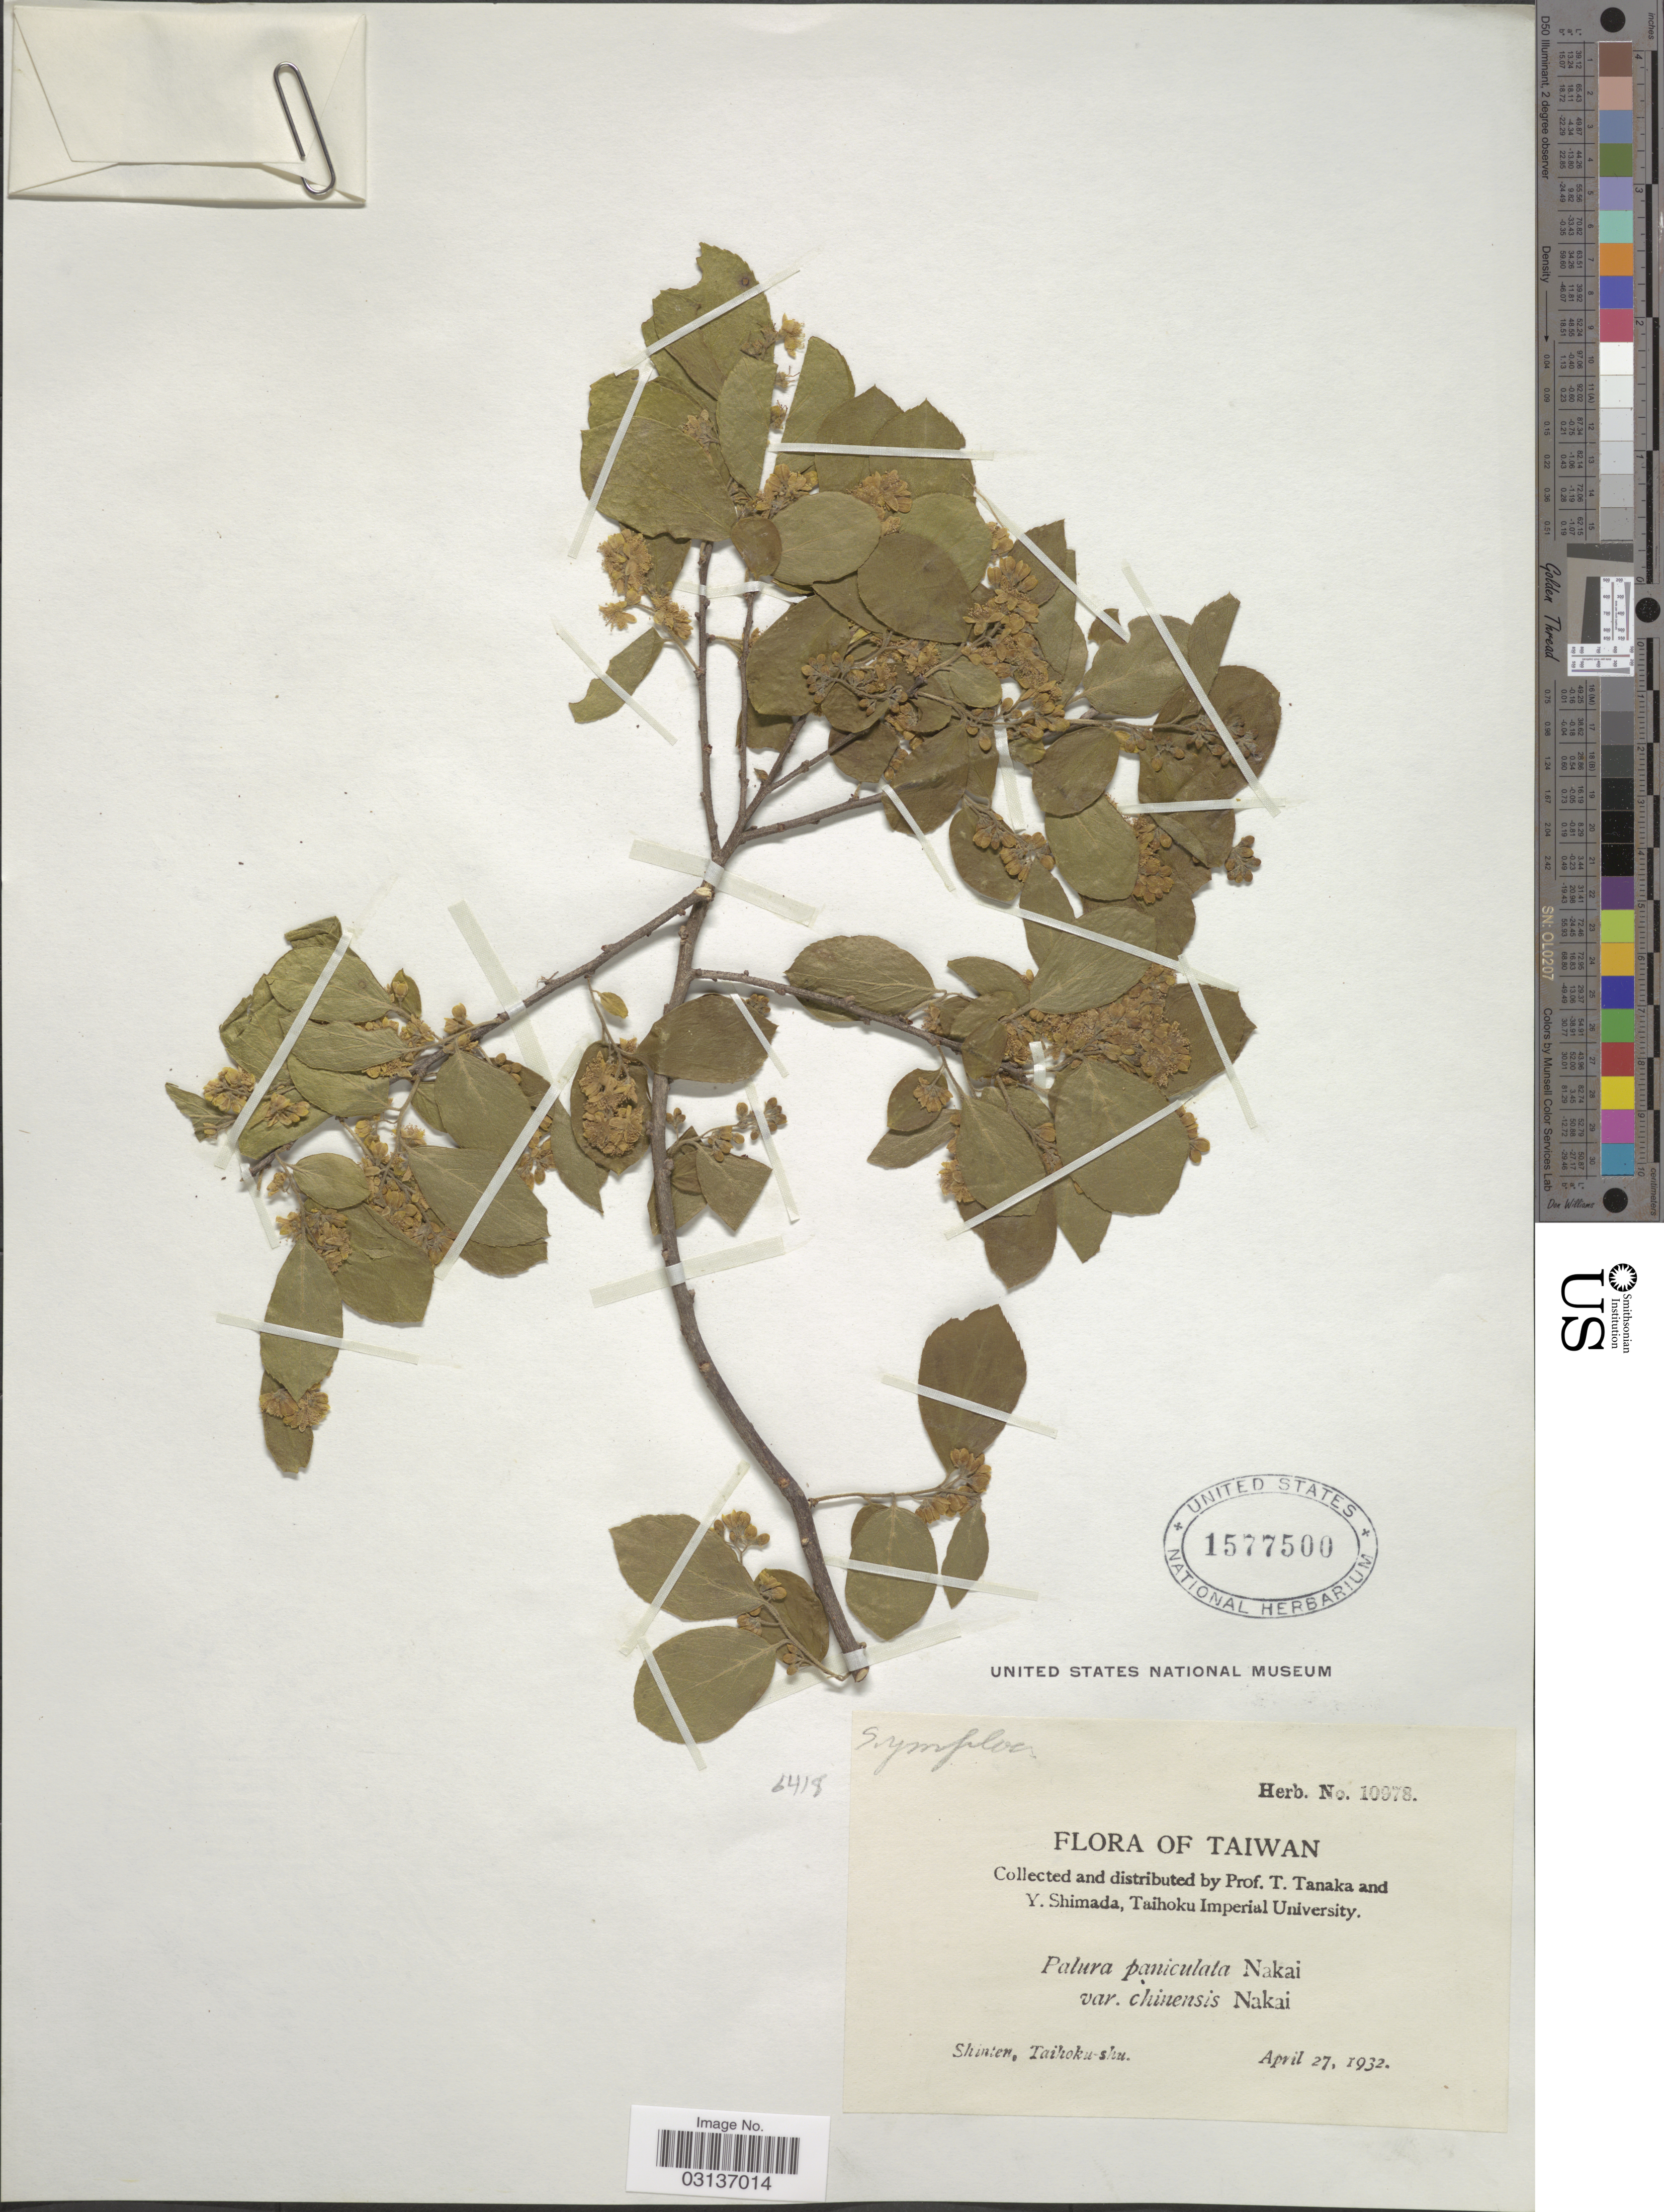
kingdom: Plantae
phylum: Tracheophyta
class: Magnoliopsida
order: Ericales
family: Symplocaceae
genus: Symplocos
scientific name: Symplocos paniculata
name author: Miq.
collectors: T. Tanaka & Y. Shimada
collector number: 10978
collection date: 1932-04-27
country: Taiwan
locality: Shinten, Taihoku-shu.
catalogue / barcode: US 1577500